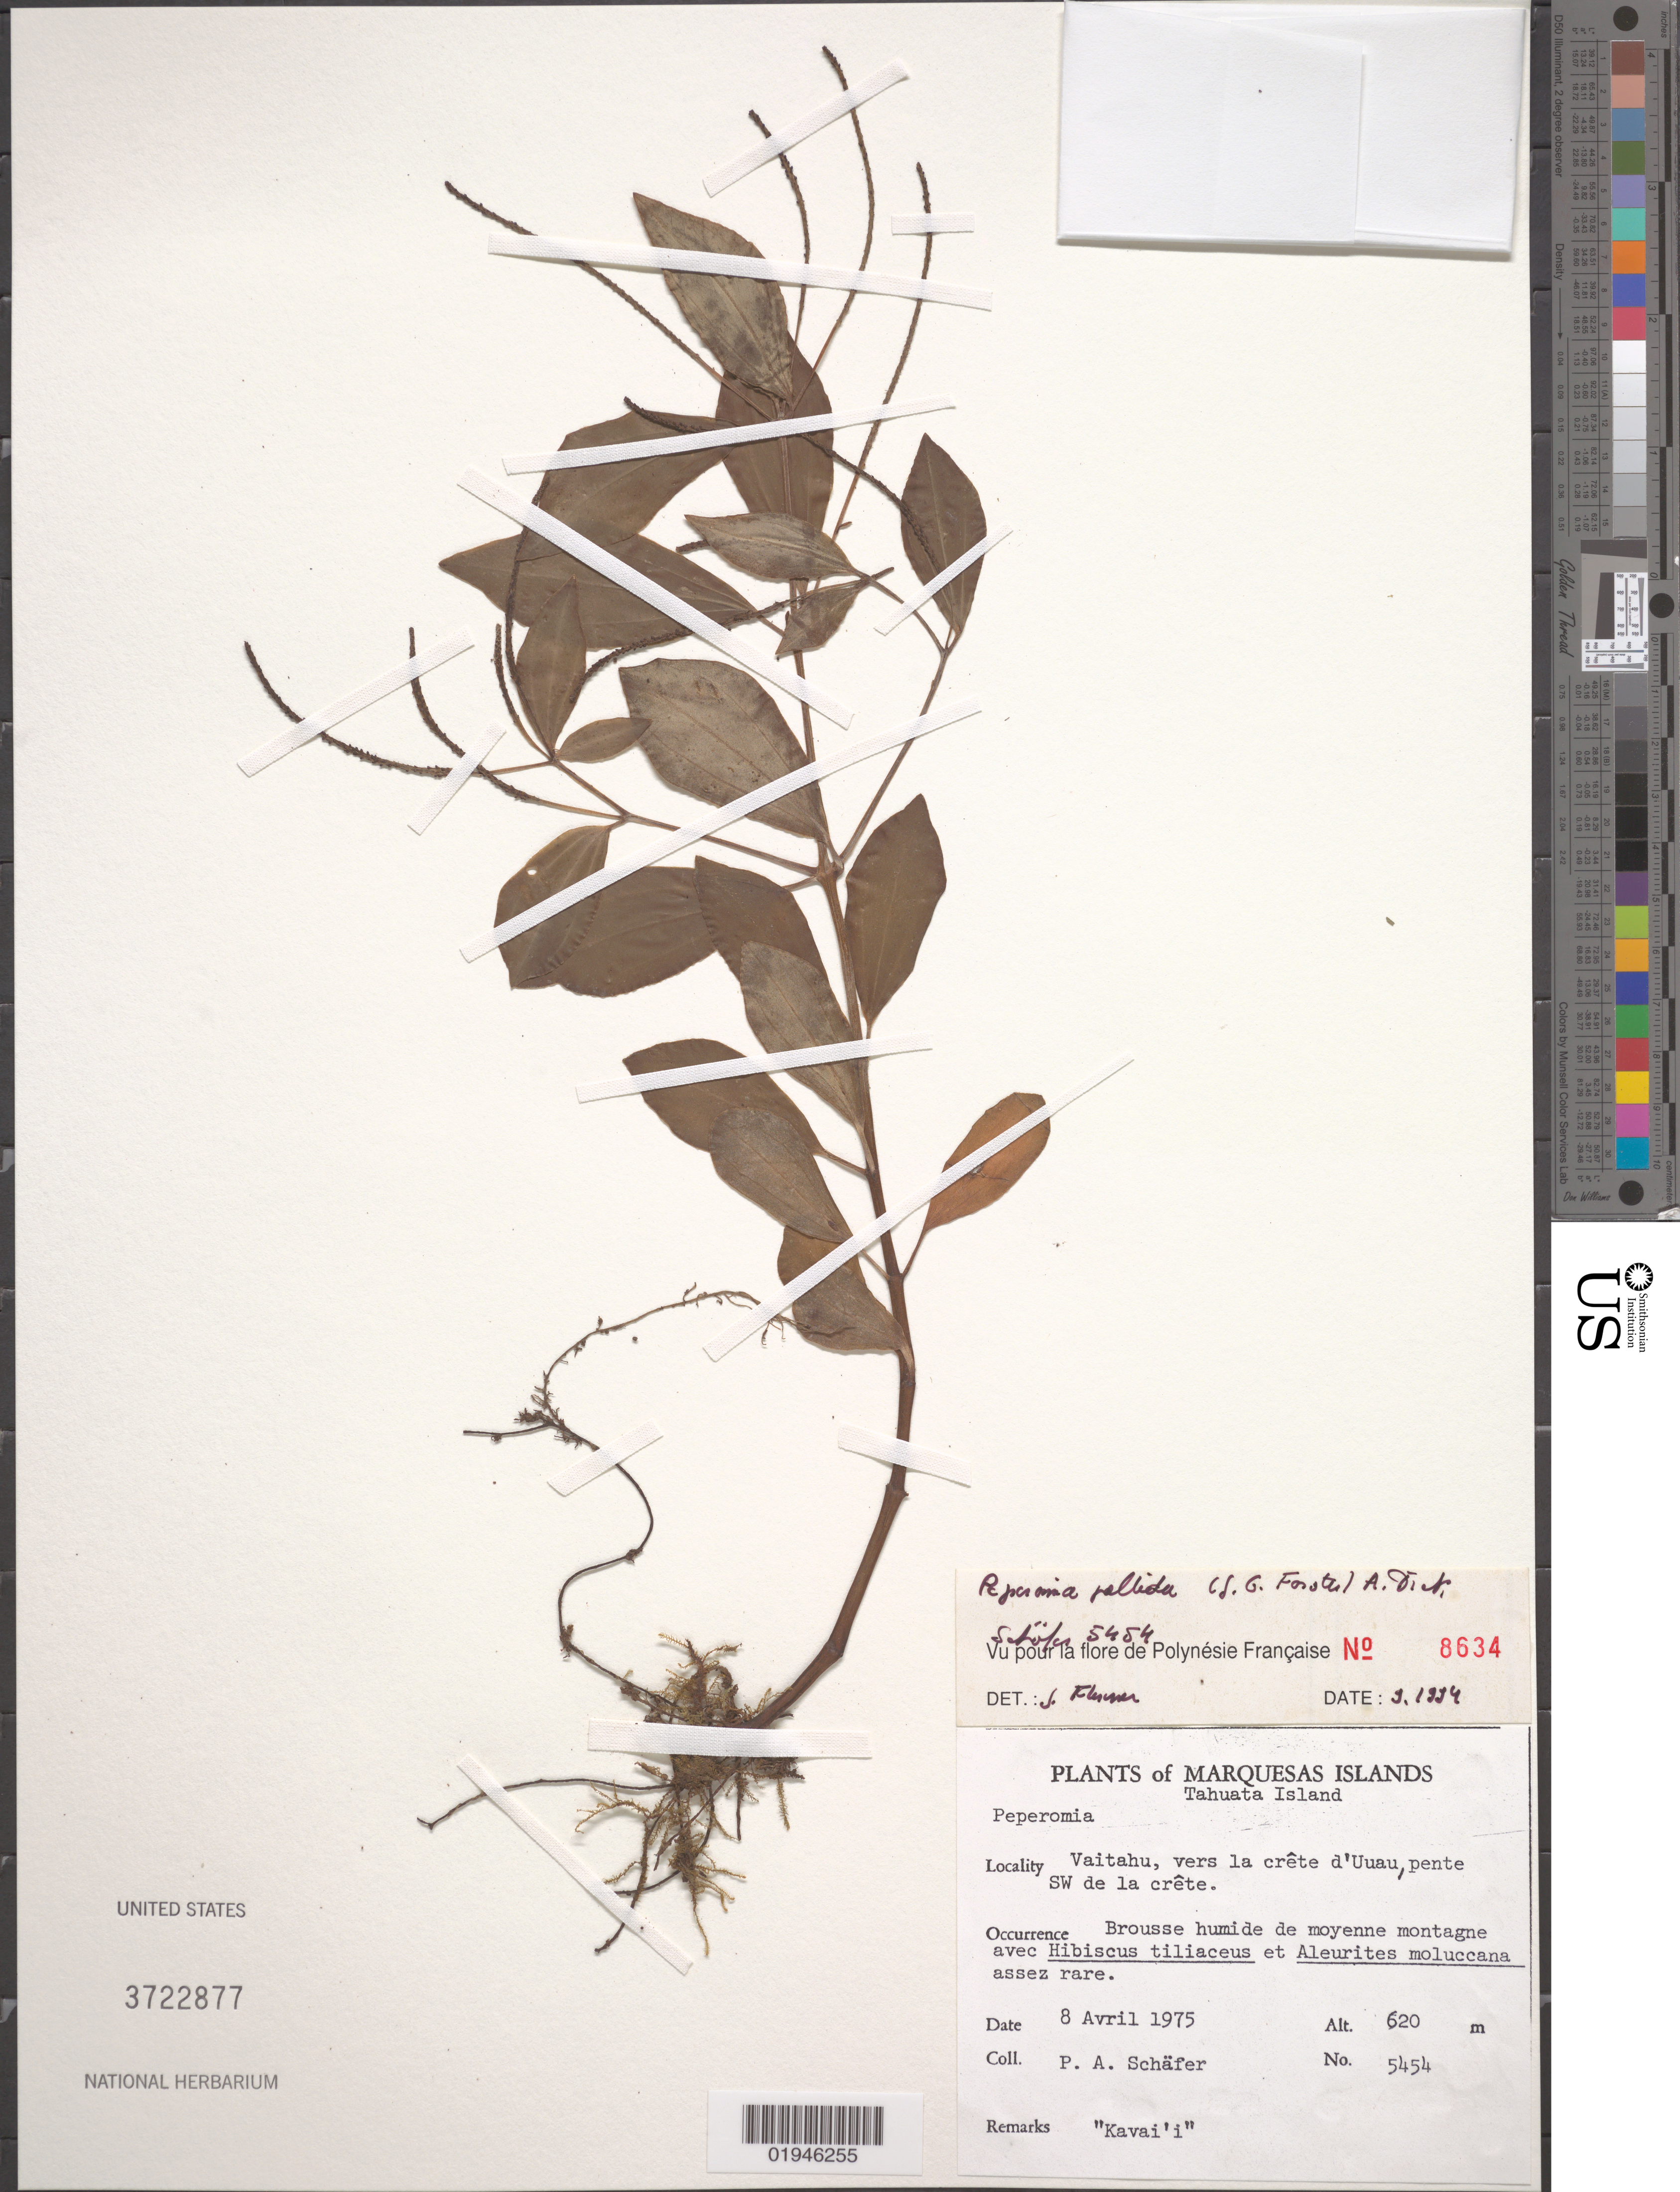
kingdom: Plantae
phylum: Tracheophyta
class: Magnoliopsida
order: Piperales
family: Piperaceae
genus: Peperomia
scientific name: Peperomia pallida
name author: (G. Forst.) Dietr.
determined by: Florence, J.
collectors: P. A. Schäfer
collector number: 5454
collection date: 1975-04-08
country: French Polynesia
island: Tahuata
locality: Vaitahu, vers la crête d'Uuau, pente SW de la crête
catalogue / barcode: US 3722877